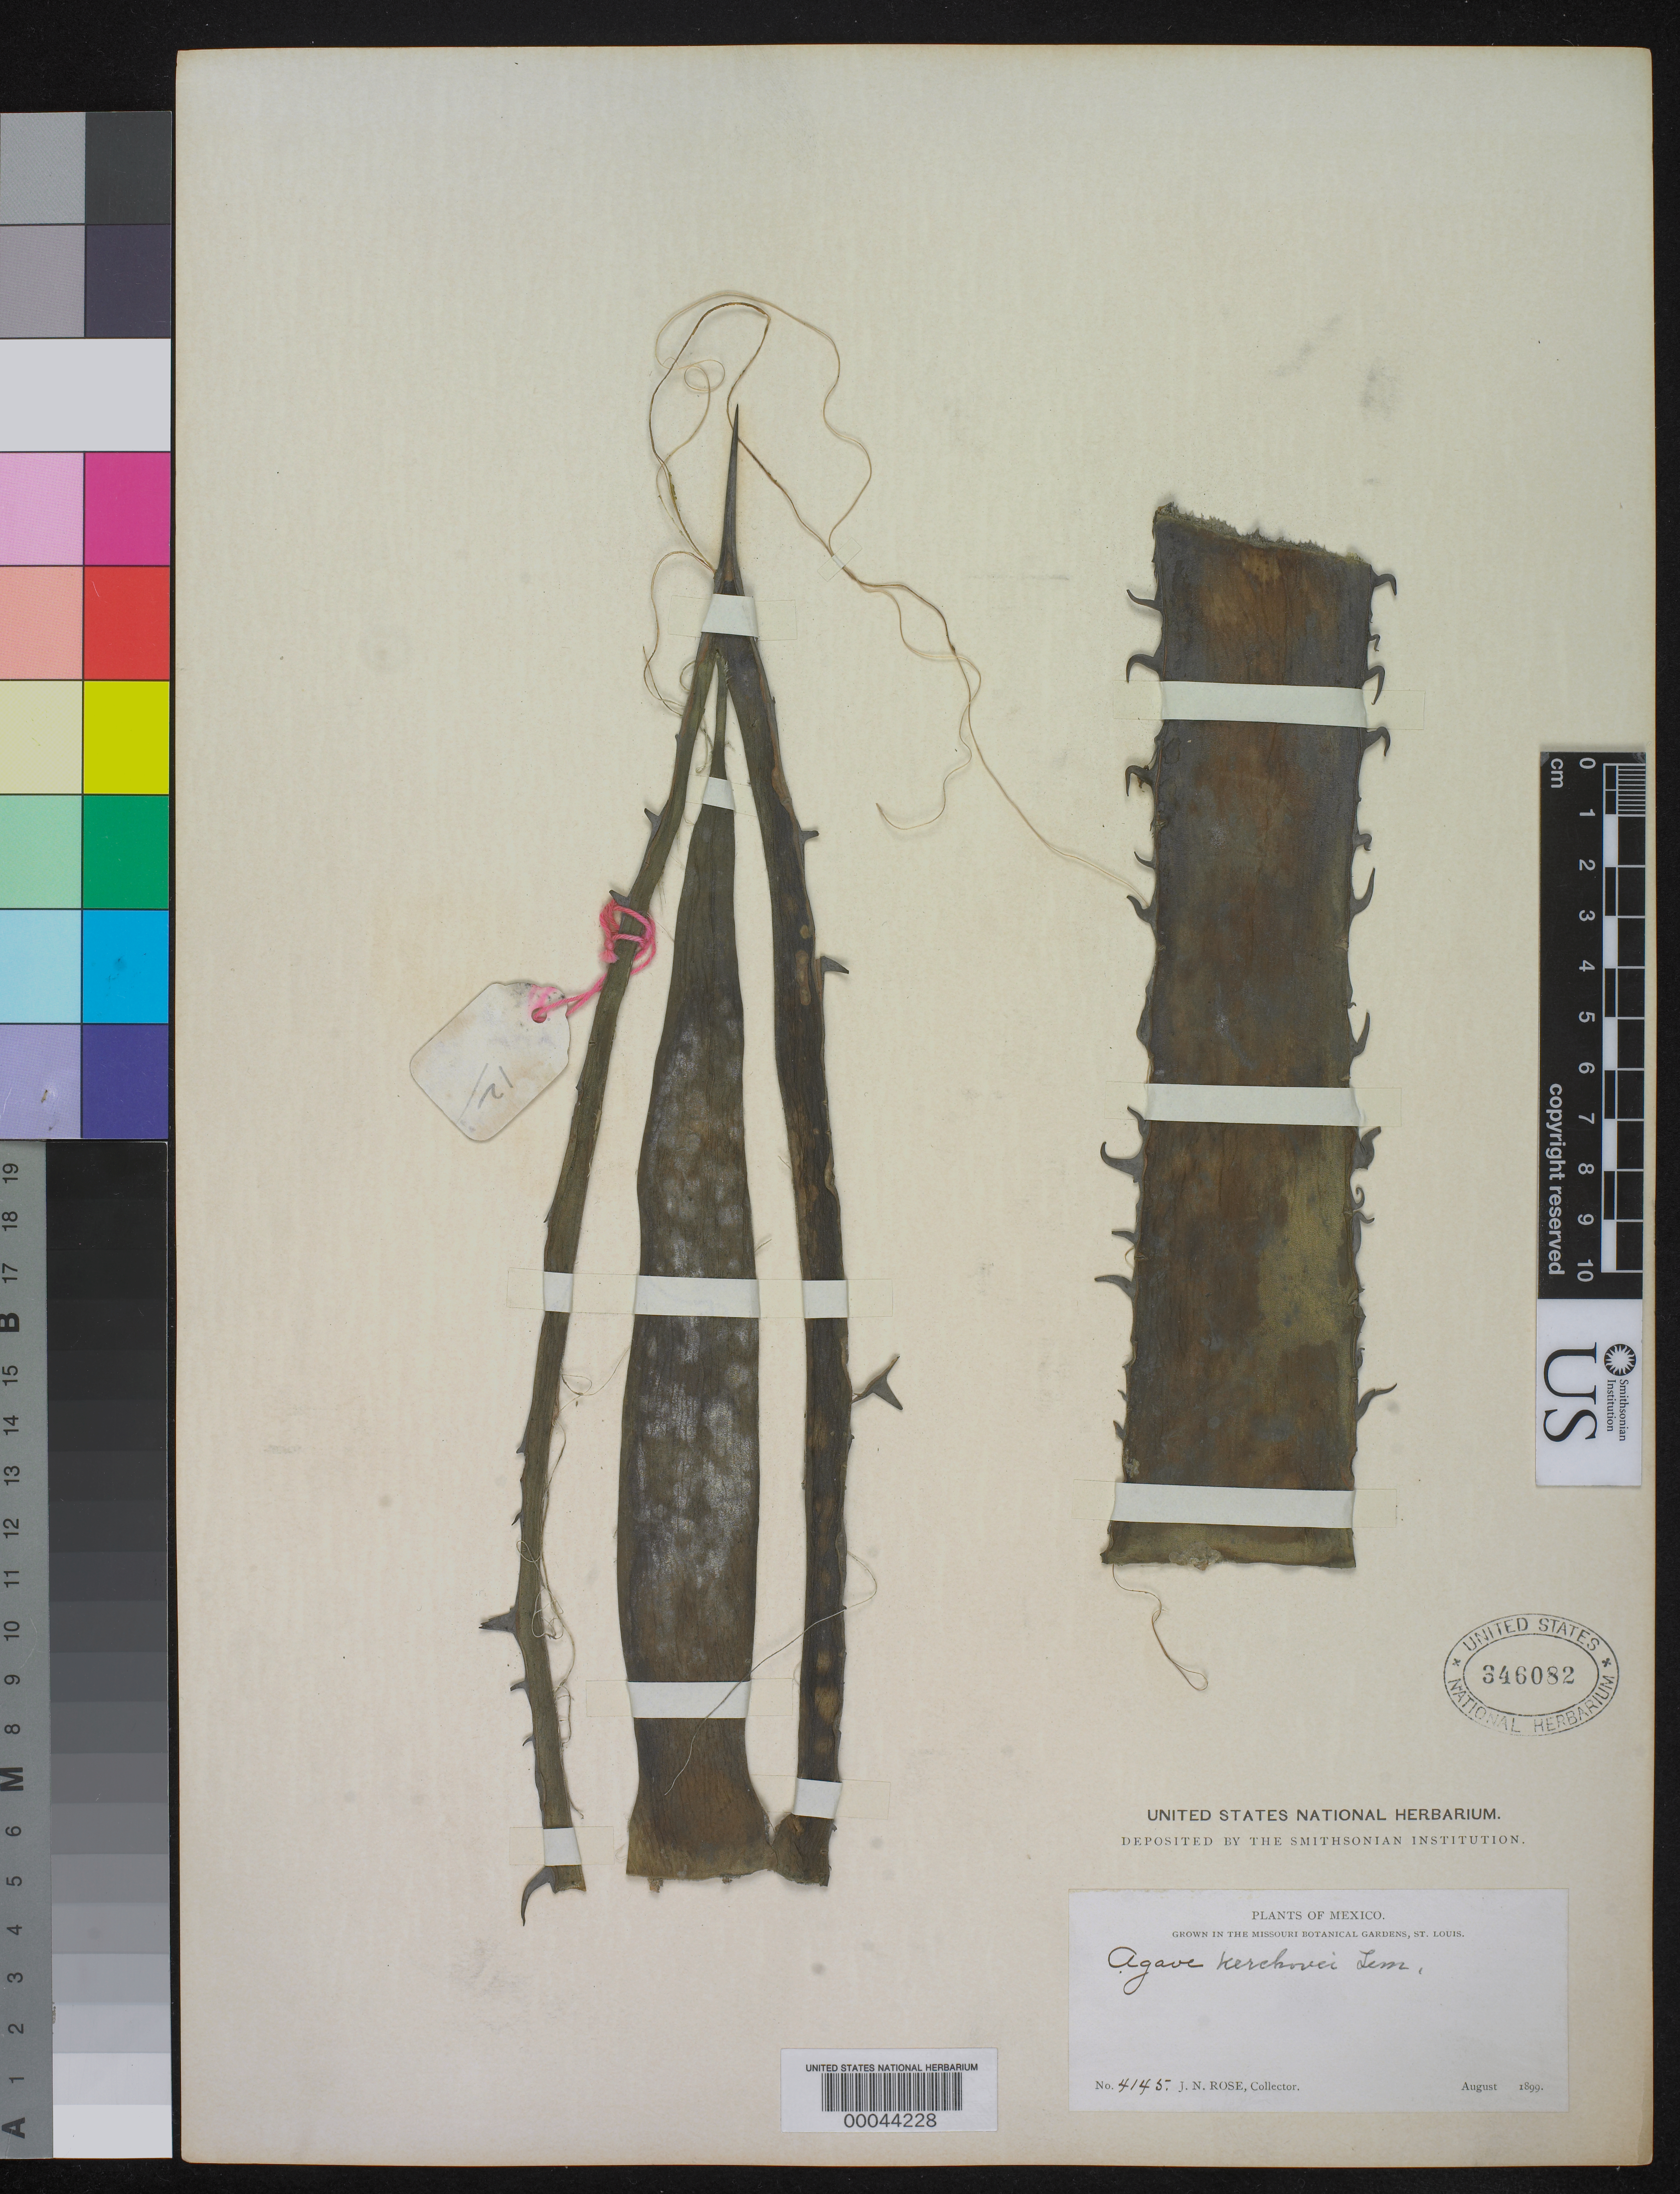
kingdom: Plantae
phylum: Tracheophyta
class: Liliopsida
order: Asparagales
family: Asparagaceae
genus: Agave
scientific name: Agave kerchovei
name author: Lem.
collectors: J. N. Rose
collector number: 4145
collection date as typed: Aug 1899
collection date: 1899-08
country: Mexico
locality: E of Monserrat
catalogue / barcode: US 346082